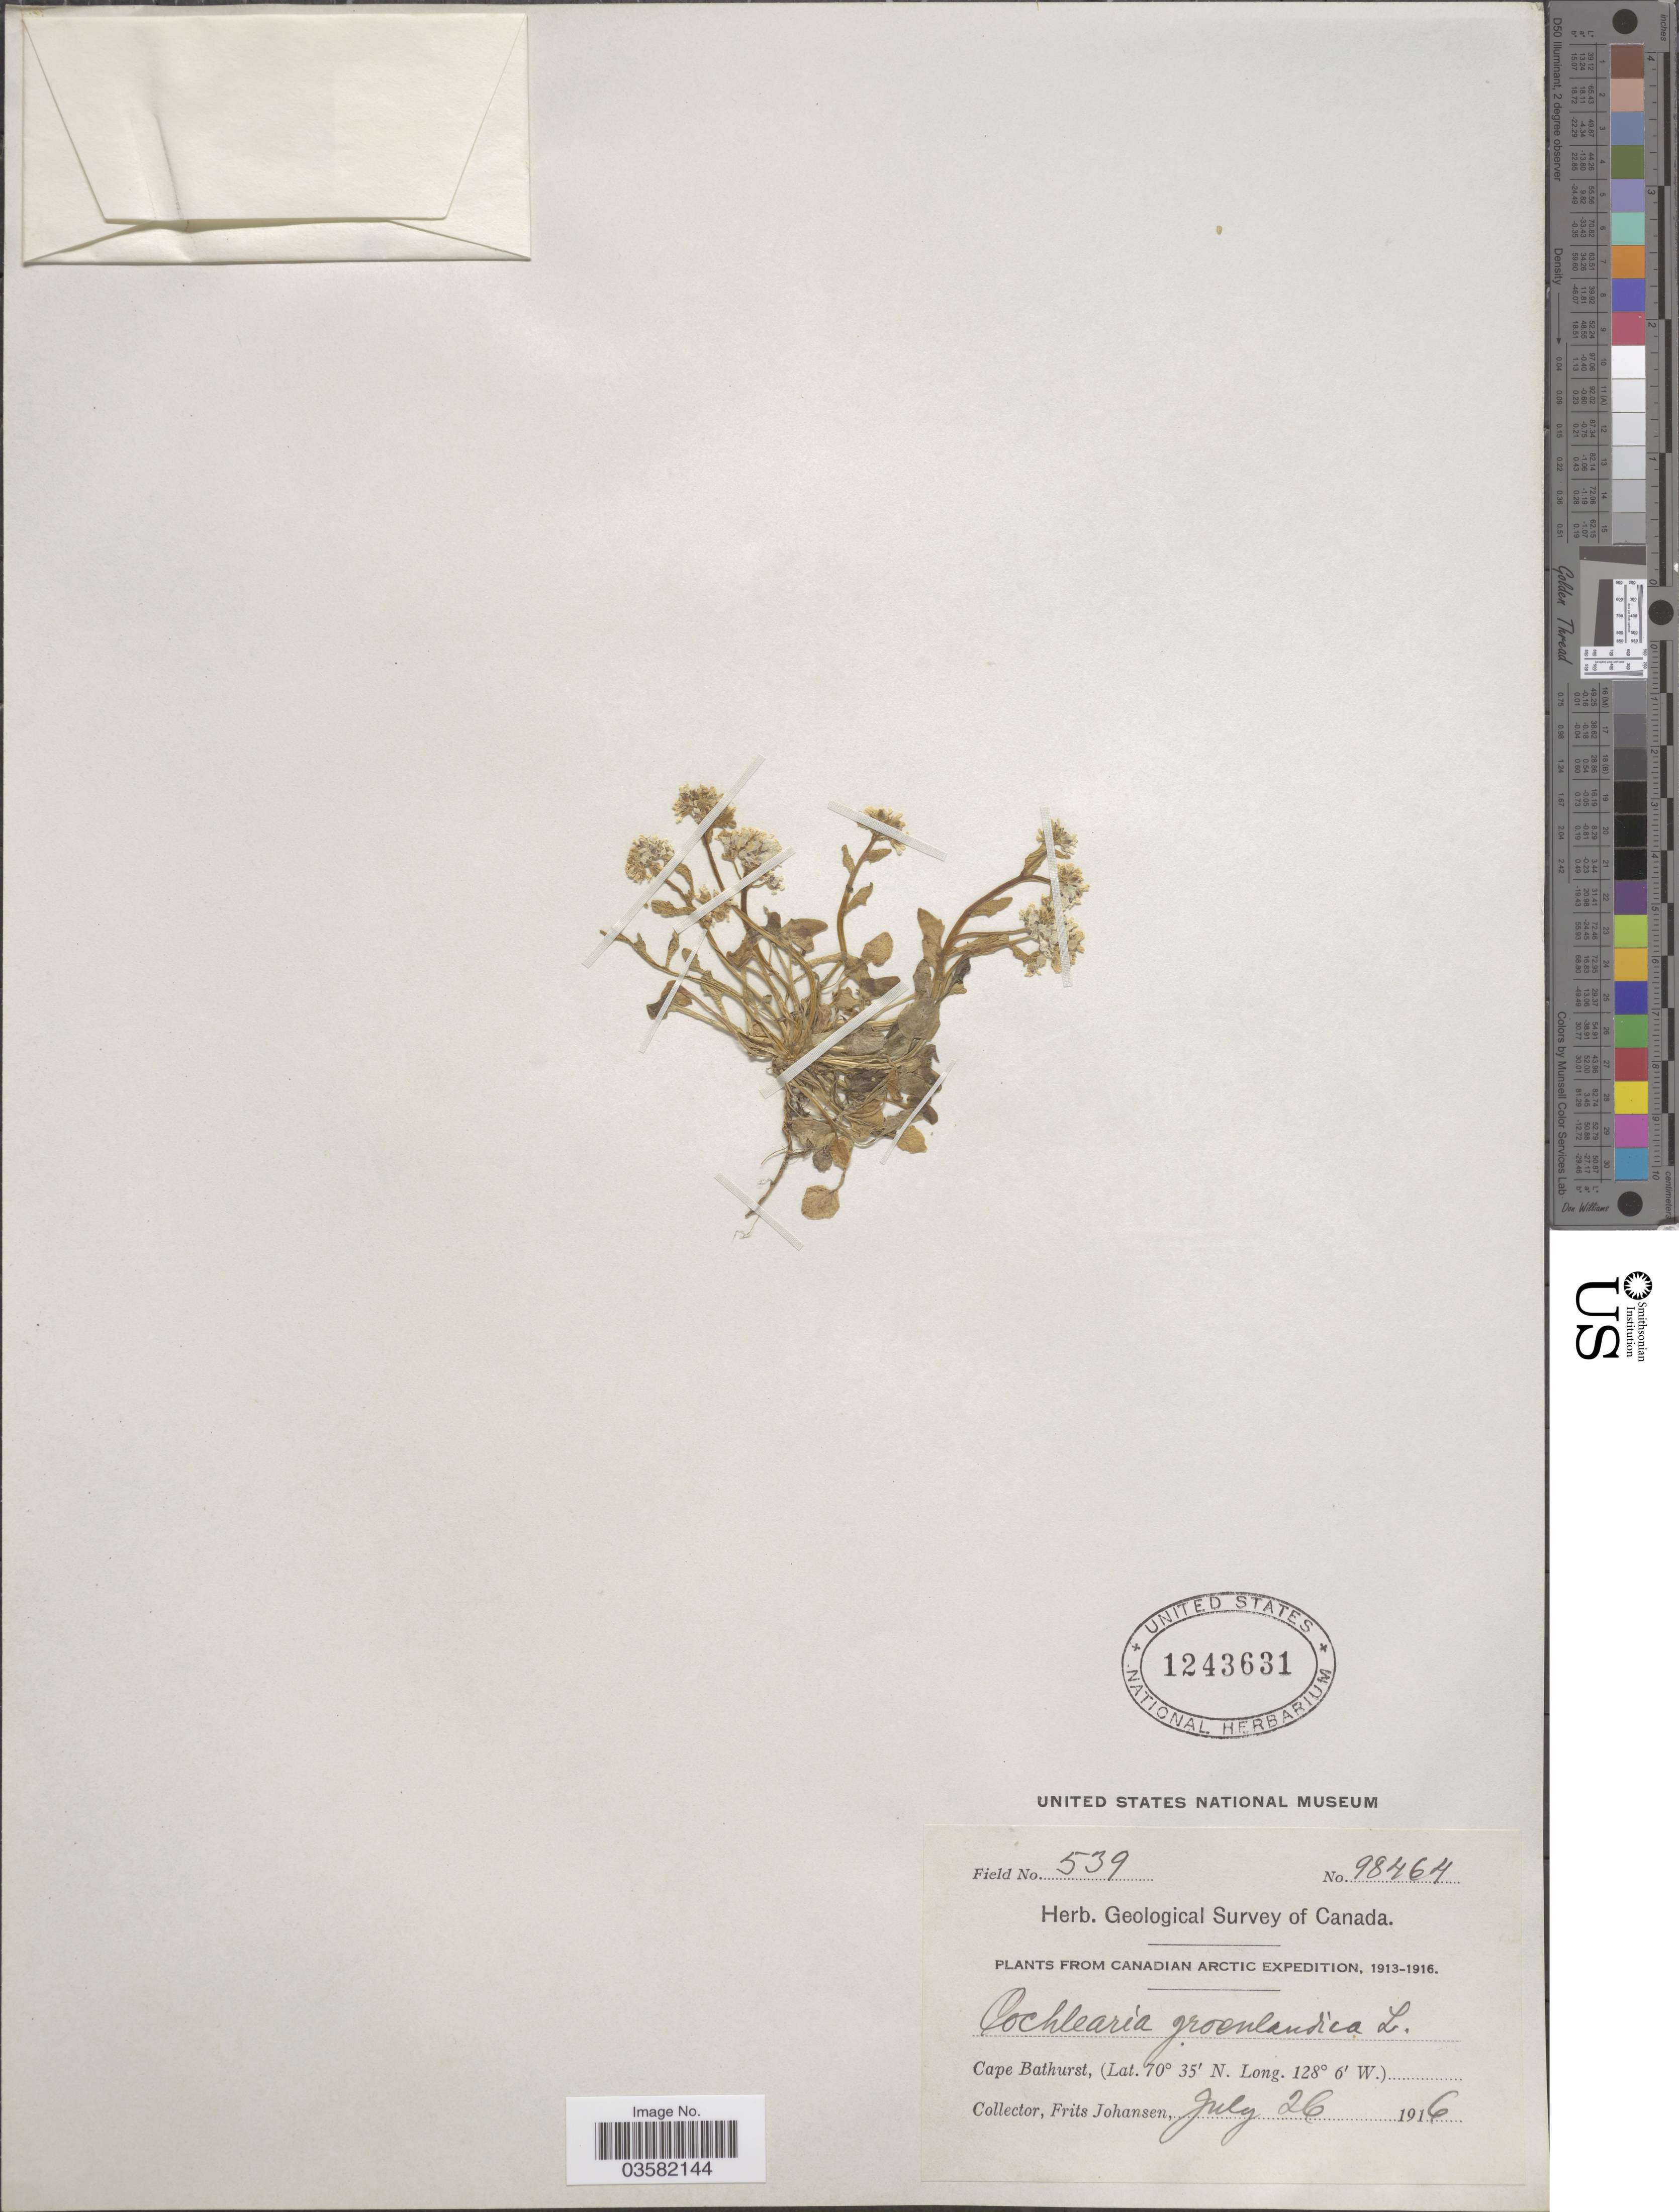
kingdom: Plantae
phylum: Tracheophyta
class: Magnoliopsida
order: Brassicales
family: Brassicaceae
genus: Cochlearia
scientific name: Cochlearia groenlandica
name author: L.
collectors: F. Johansen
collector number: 98464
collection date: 1916-07-26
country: Canada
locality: Canadian Arctic. Cape Bathurst.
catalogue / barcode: US 1243631